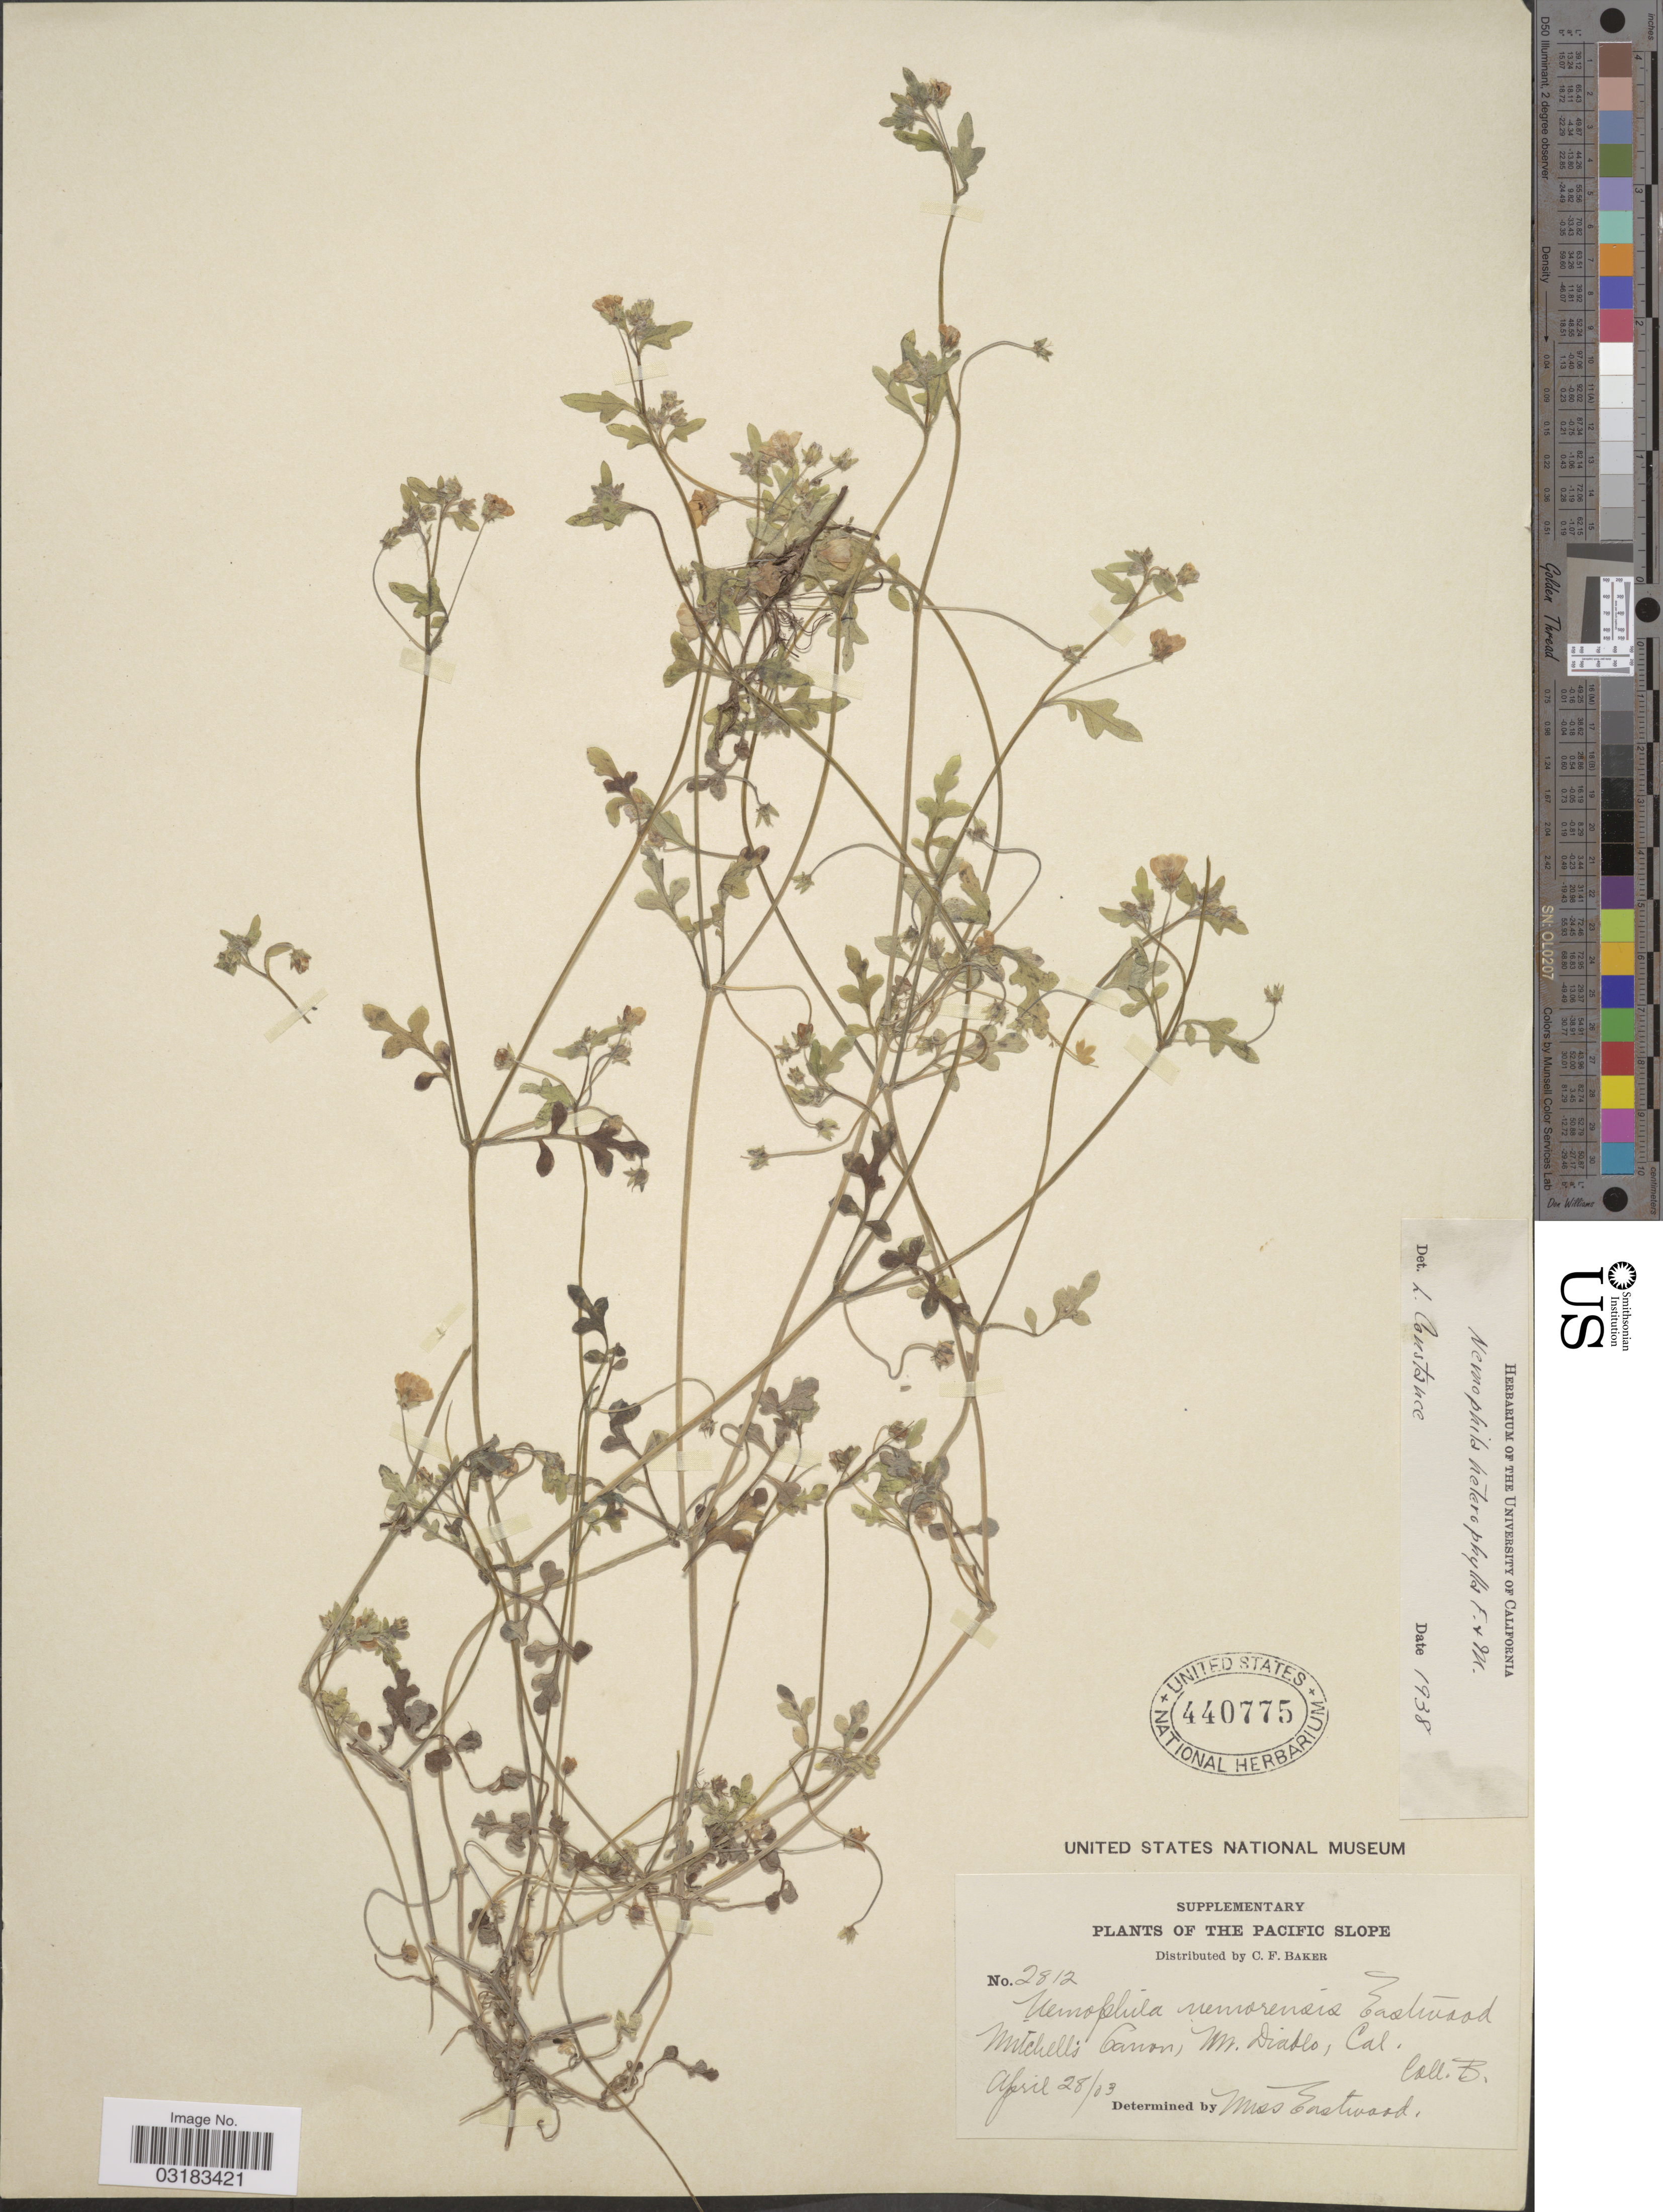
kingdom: Plantae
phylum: Tracheophyta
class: Magnoliopsida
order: Boraginales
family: Hydrophyllaceae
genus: Nemophila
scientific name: Nemophila heterophylla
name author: Fisch. & C.A. Mey.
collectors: C. F. Baker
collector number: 2812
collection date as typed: Transcribed d/m/y: 28/4/3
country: United States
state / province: California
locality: The Pacific Slope. Mitchell's Canon, Mt. Diablo.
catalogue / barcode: US 440775